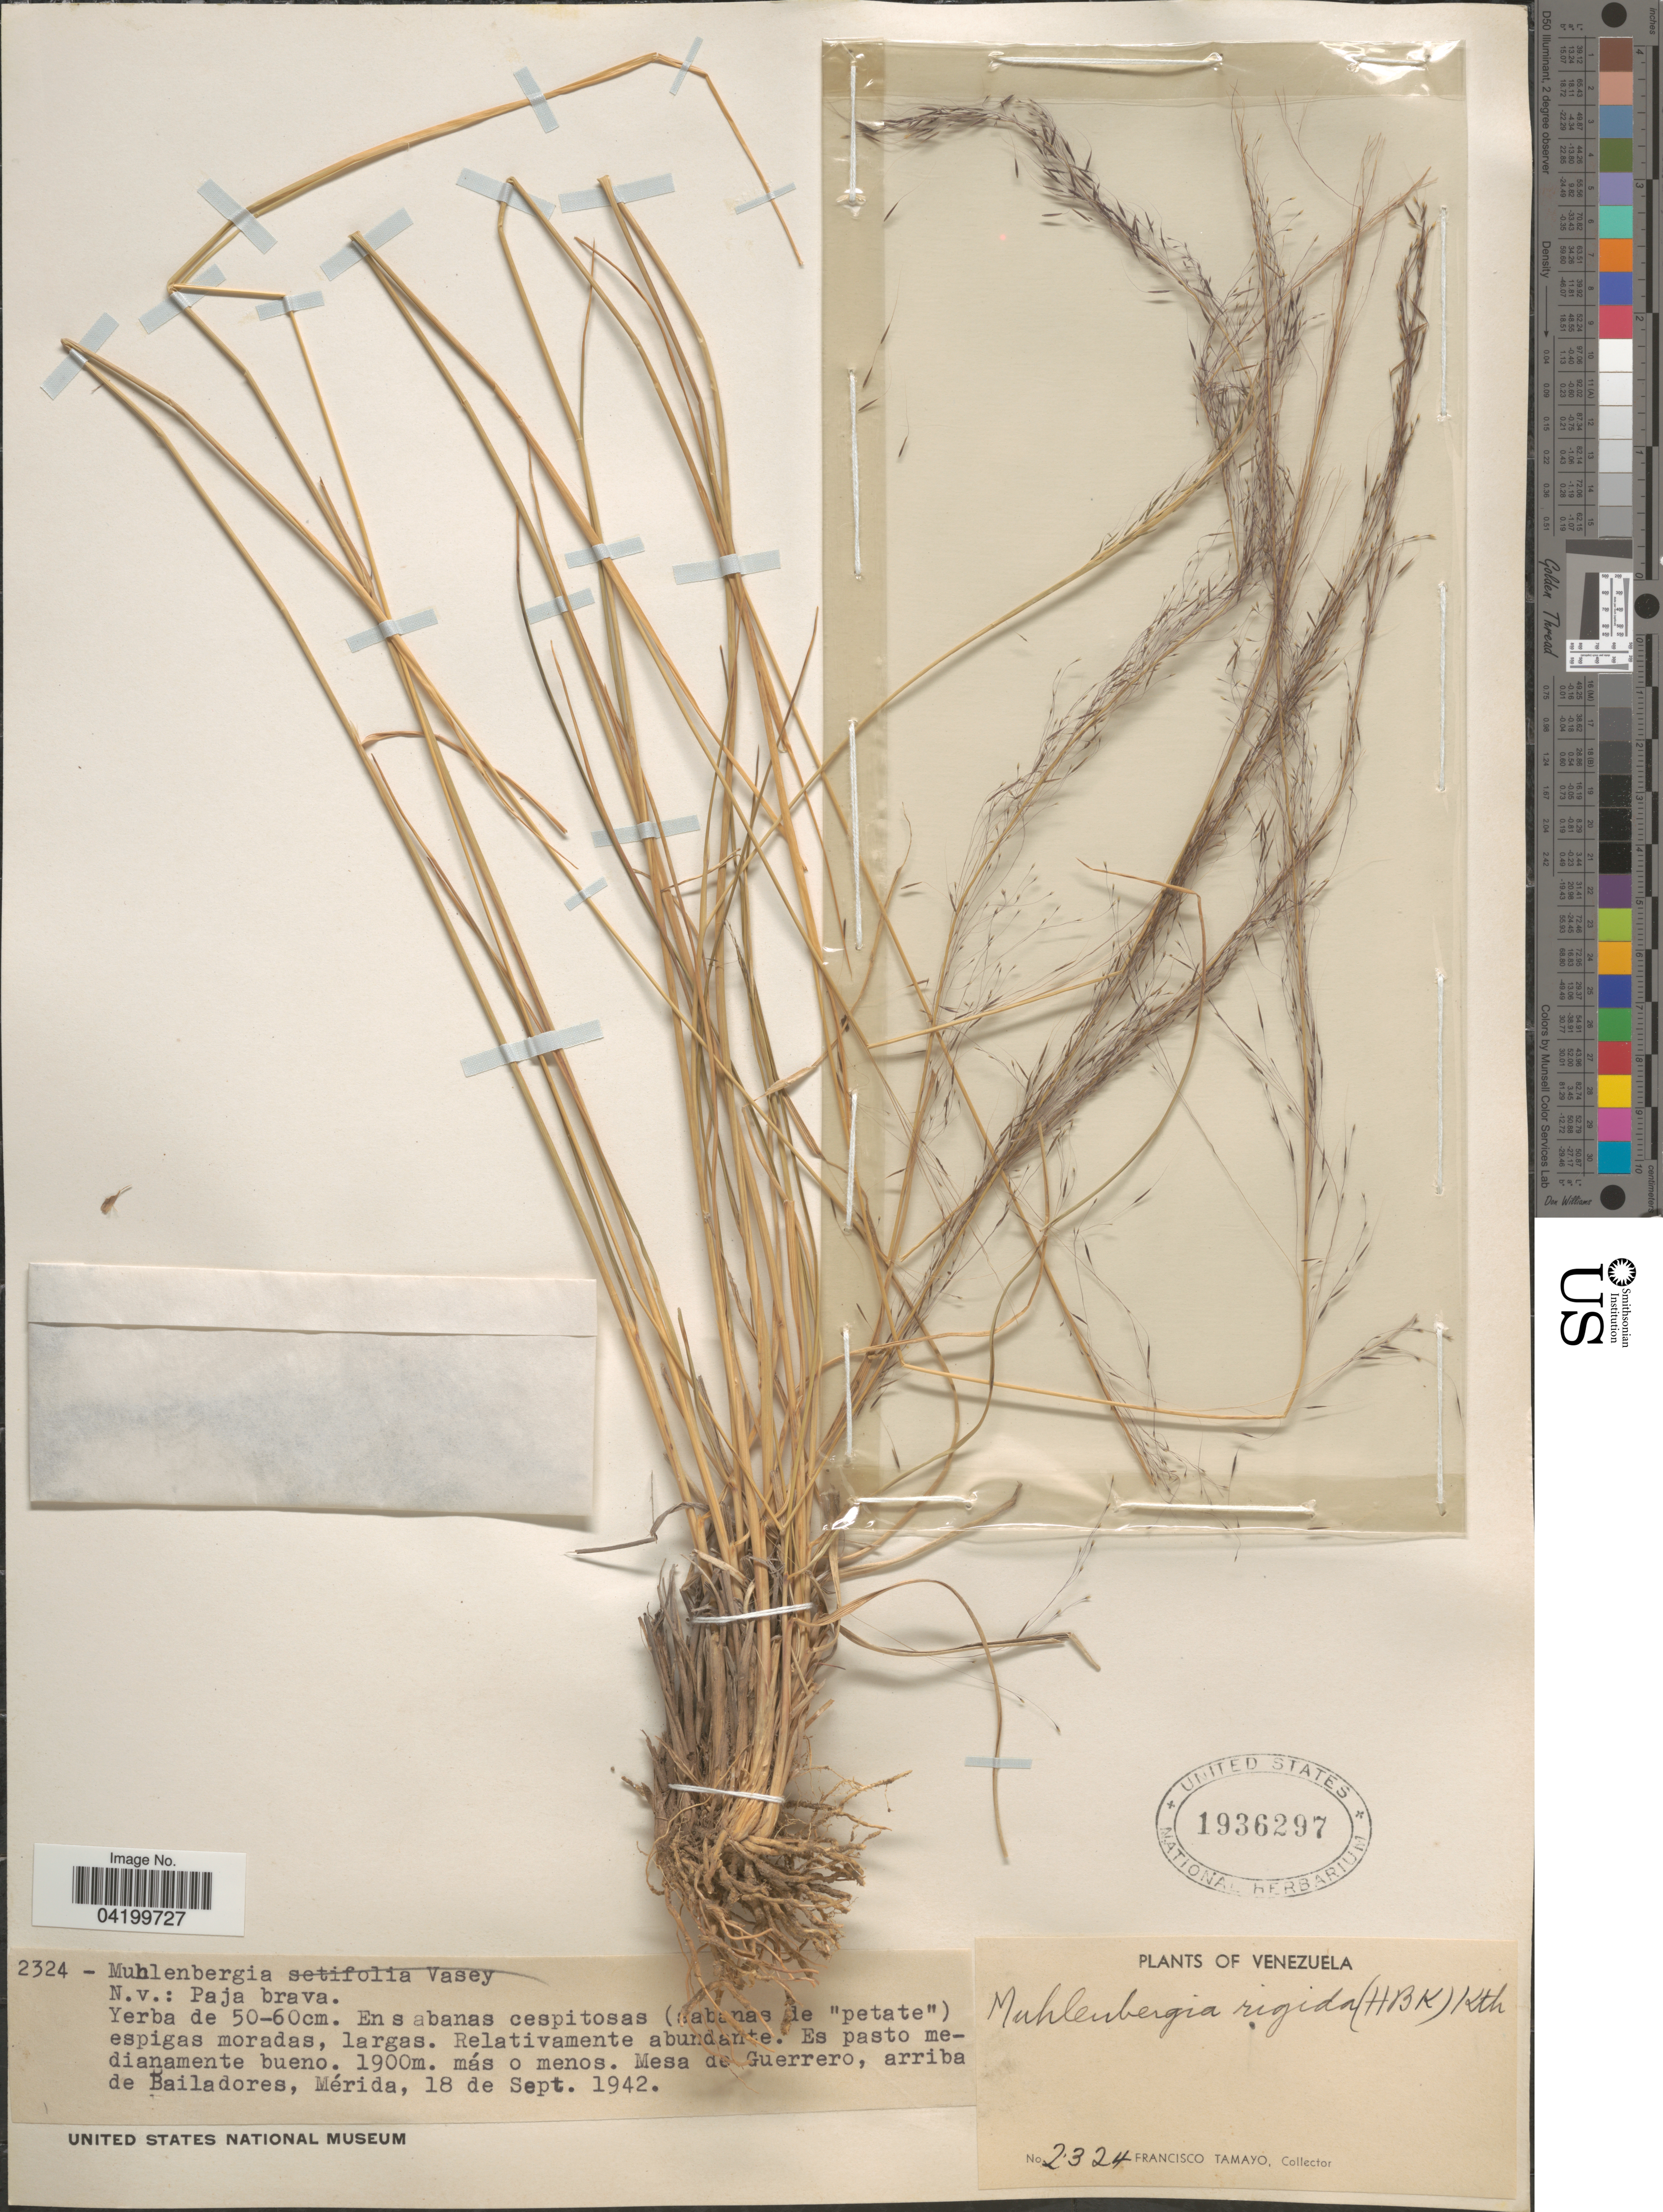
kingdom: Plantae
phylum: Tracheophyta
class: Liliopsida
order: Poales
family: Poaceae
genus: Muhlenbergia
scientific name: Muhlenbergia rigida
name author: (Kunth) Kunth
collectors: F. Tamayo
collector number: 2324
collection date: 1942-09-18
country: Venezuela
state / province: Merida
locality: Mesa de Guerrero, arriba de Bailadores.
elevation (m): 1900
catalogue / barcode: US 1936297